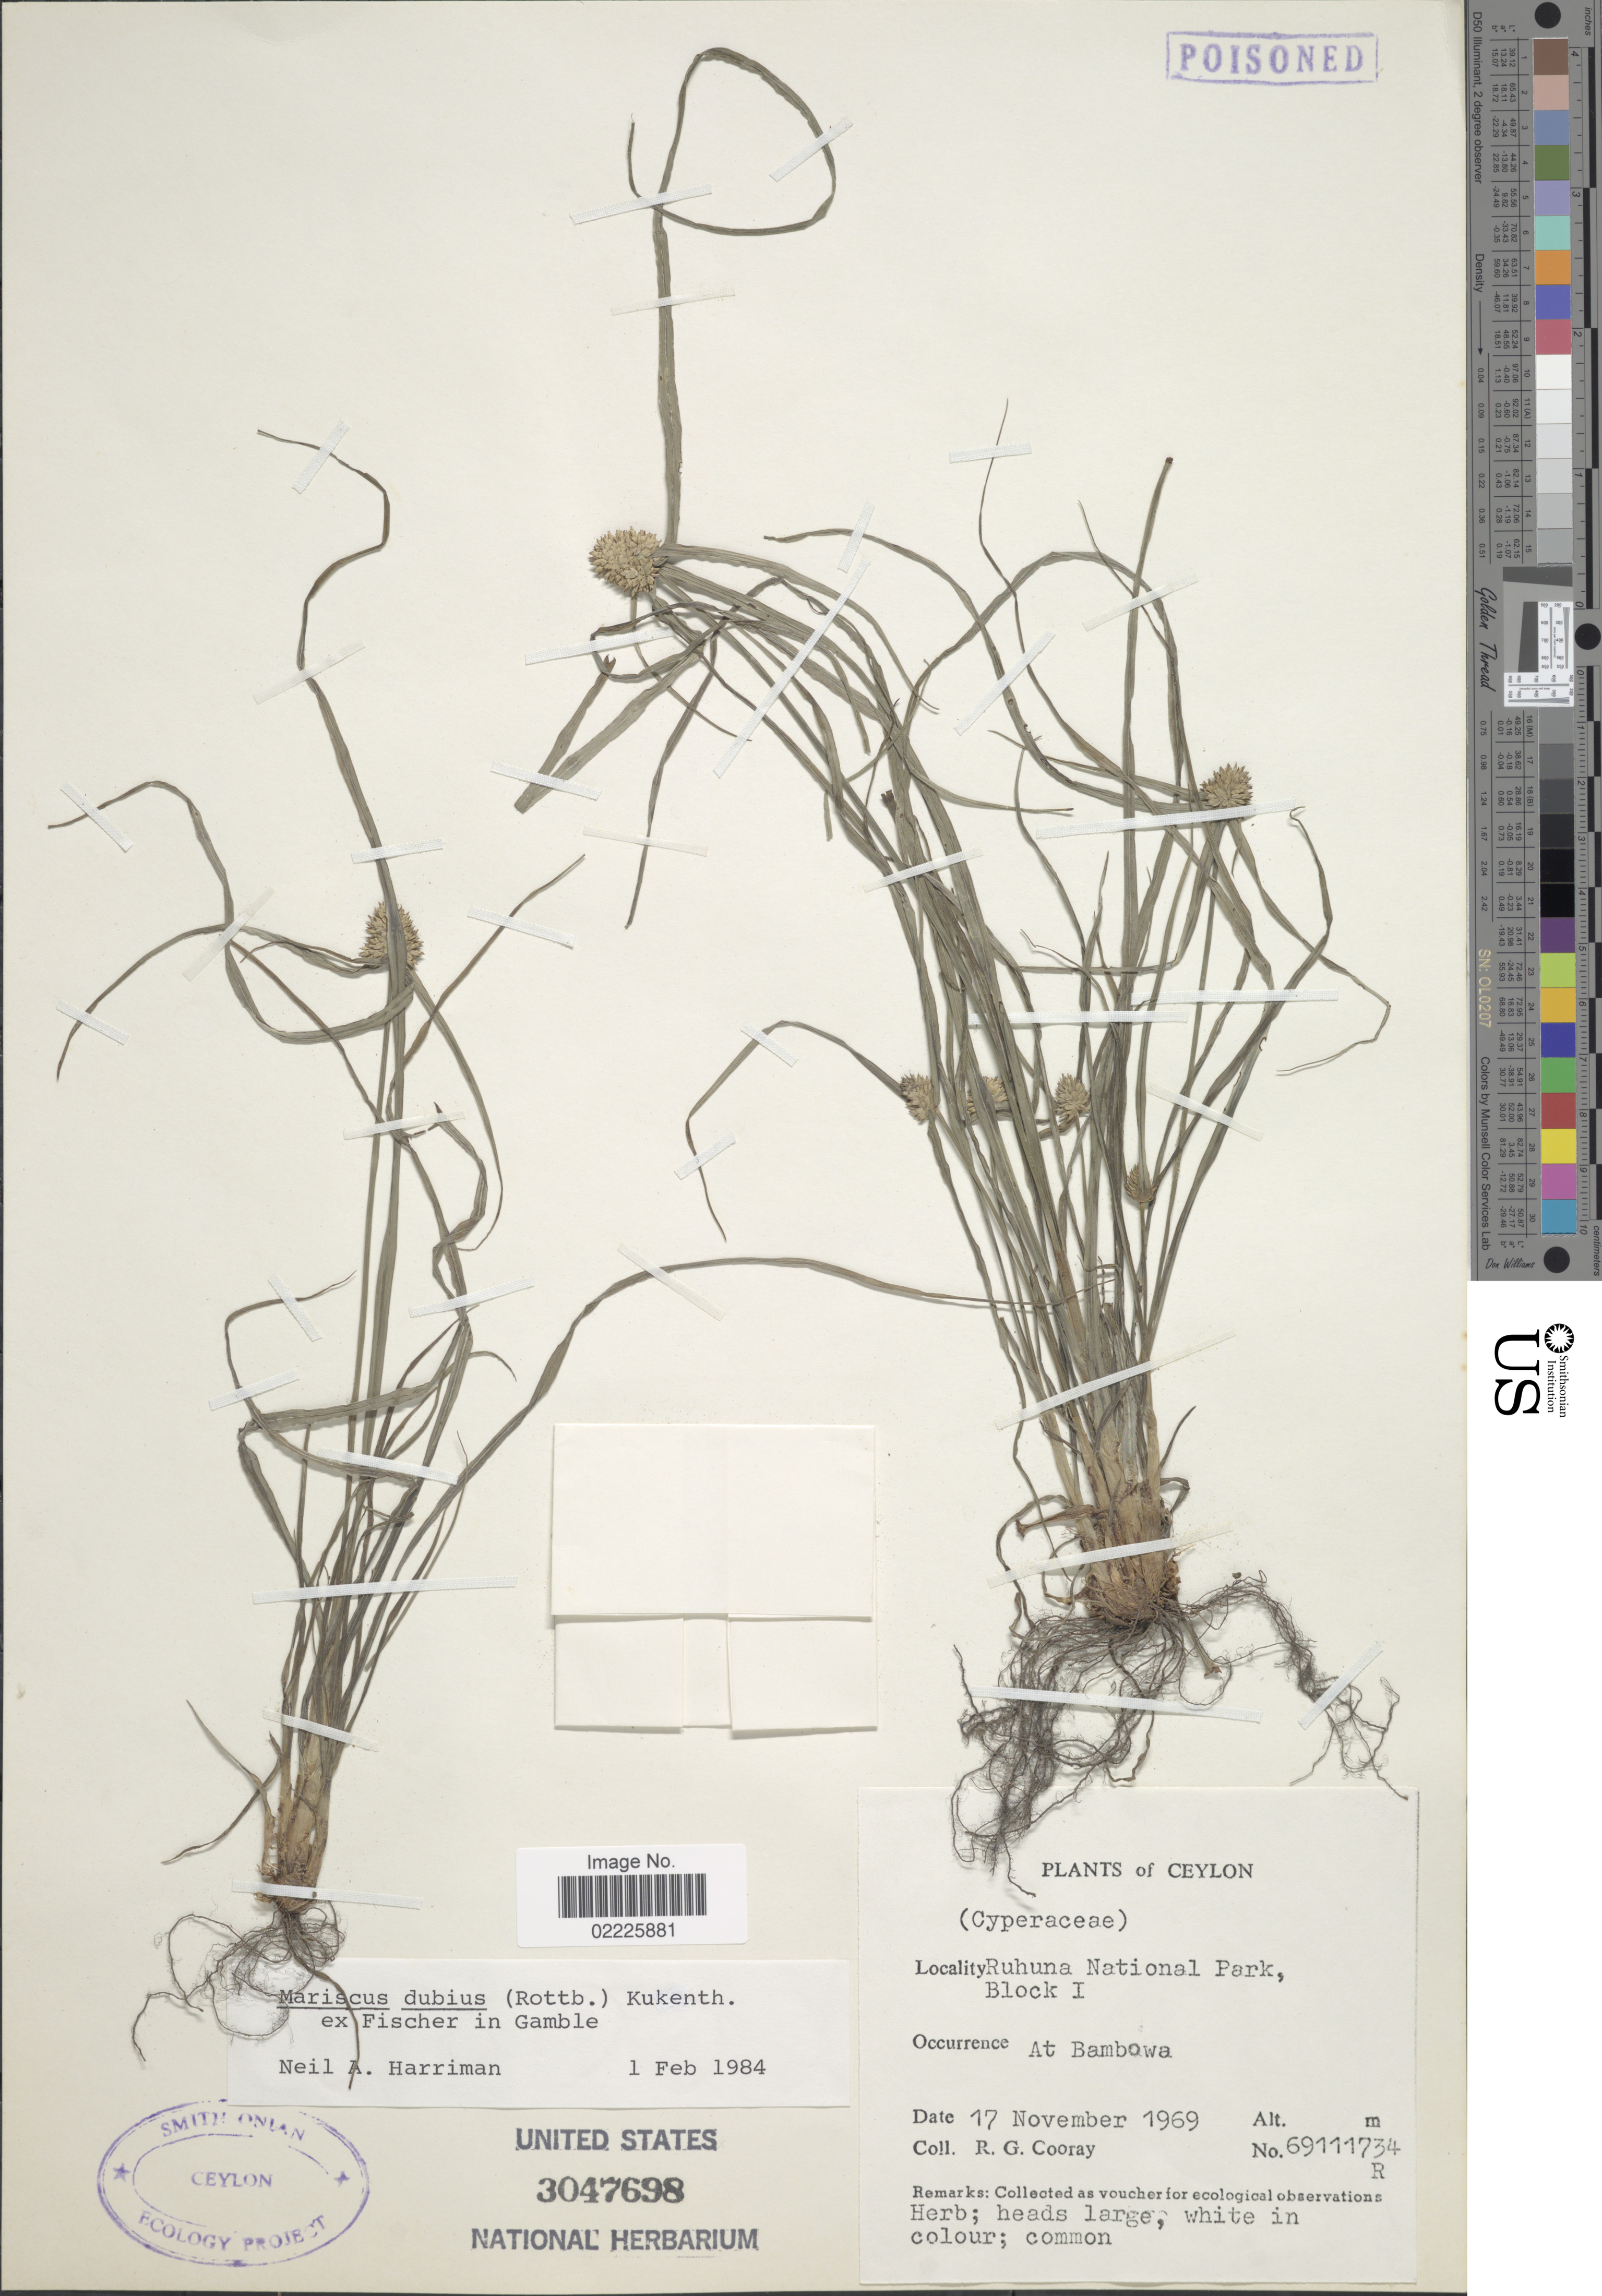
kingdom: Plantae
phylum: Tracheophyta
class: Liliopsida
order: Poales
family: Cyperaceae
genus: Cyperus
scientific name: Cyperus dubius Rottb. var. dubius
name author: Rottb.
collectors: R. Cooray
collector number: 69111734R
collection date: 1969-11-17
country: Sri Lanka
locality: Ceylon, Ruhuna National Park, Block I, At Bambowa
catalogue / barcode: US 3047698